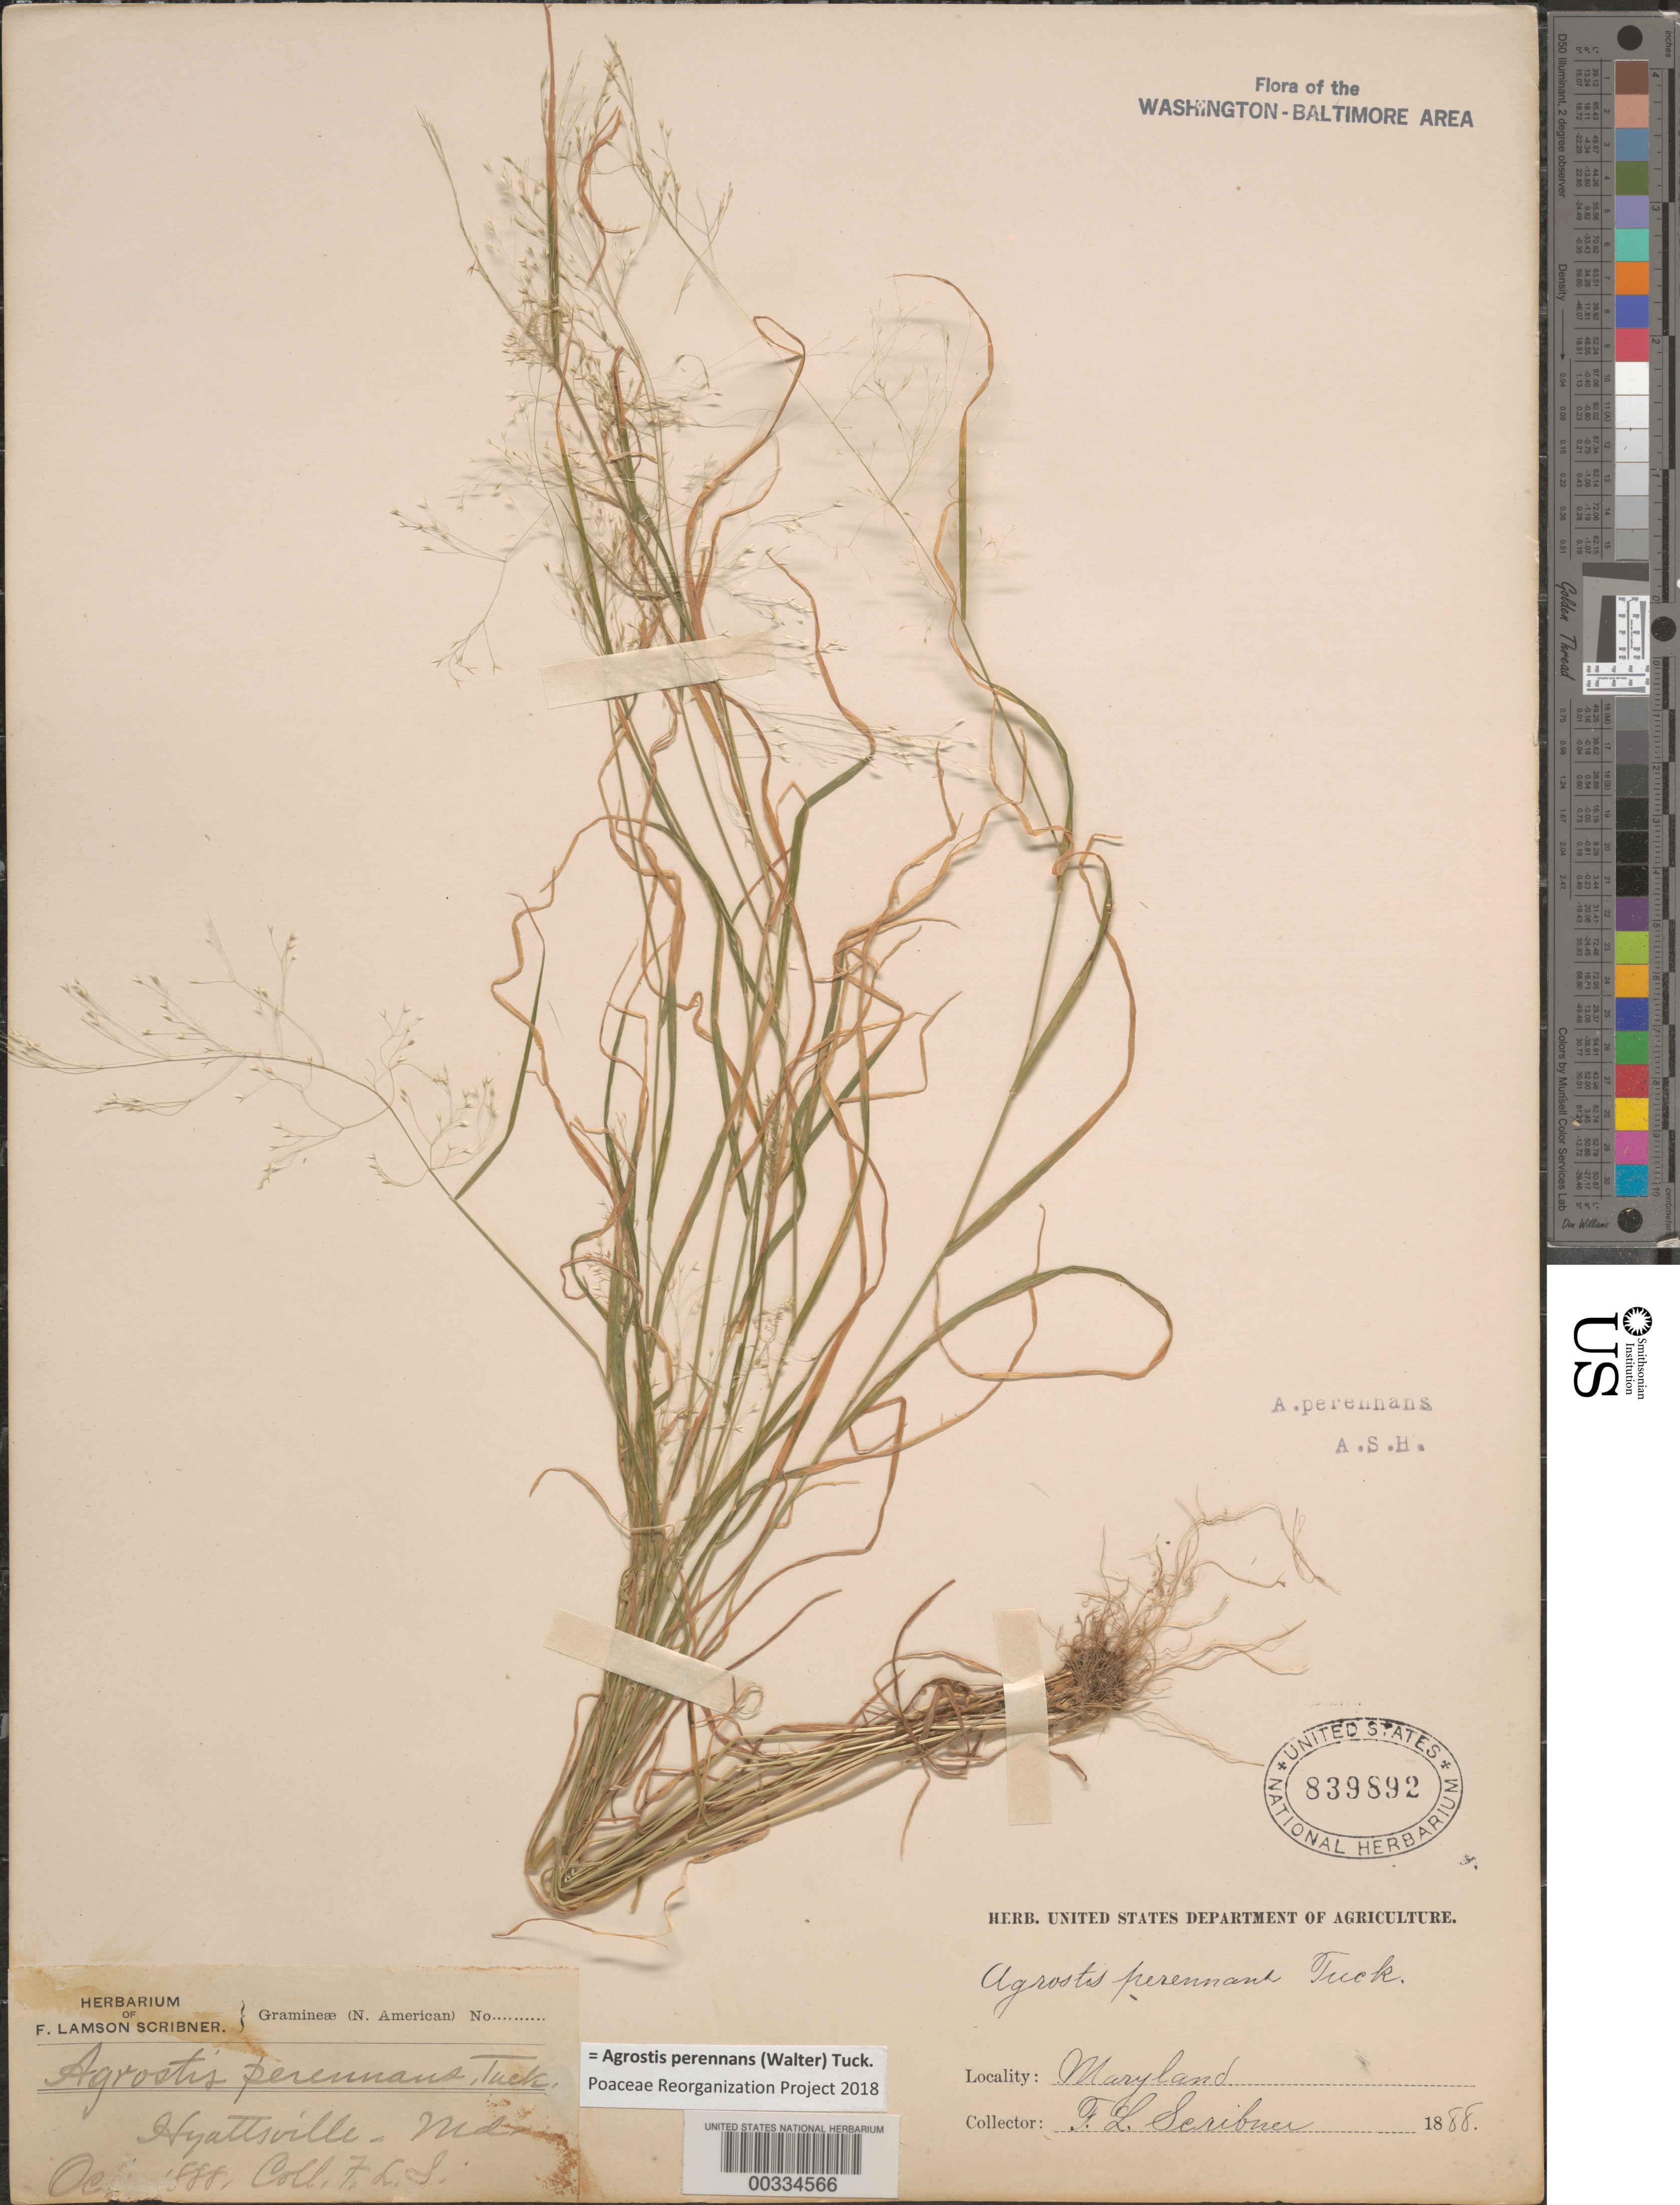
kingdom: Plantae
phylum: Tracheophyta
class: Liliopsida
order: Poales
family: Poaceae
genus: Agrostis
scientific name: Agrostis perennans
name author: (Walter) Tuck.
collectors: F. L. Scribner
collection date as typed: Oct 1888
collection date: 1888-10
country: United States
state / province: Maryland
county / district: Prince George's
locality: Hyattsville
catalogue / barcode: US 839892